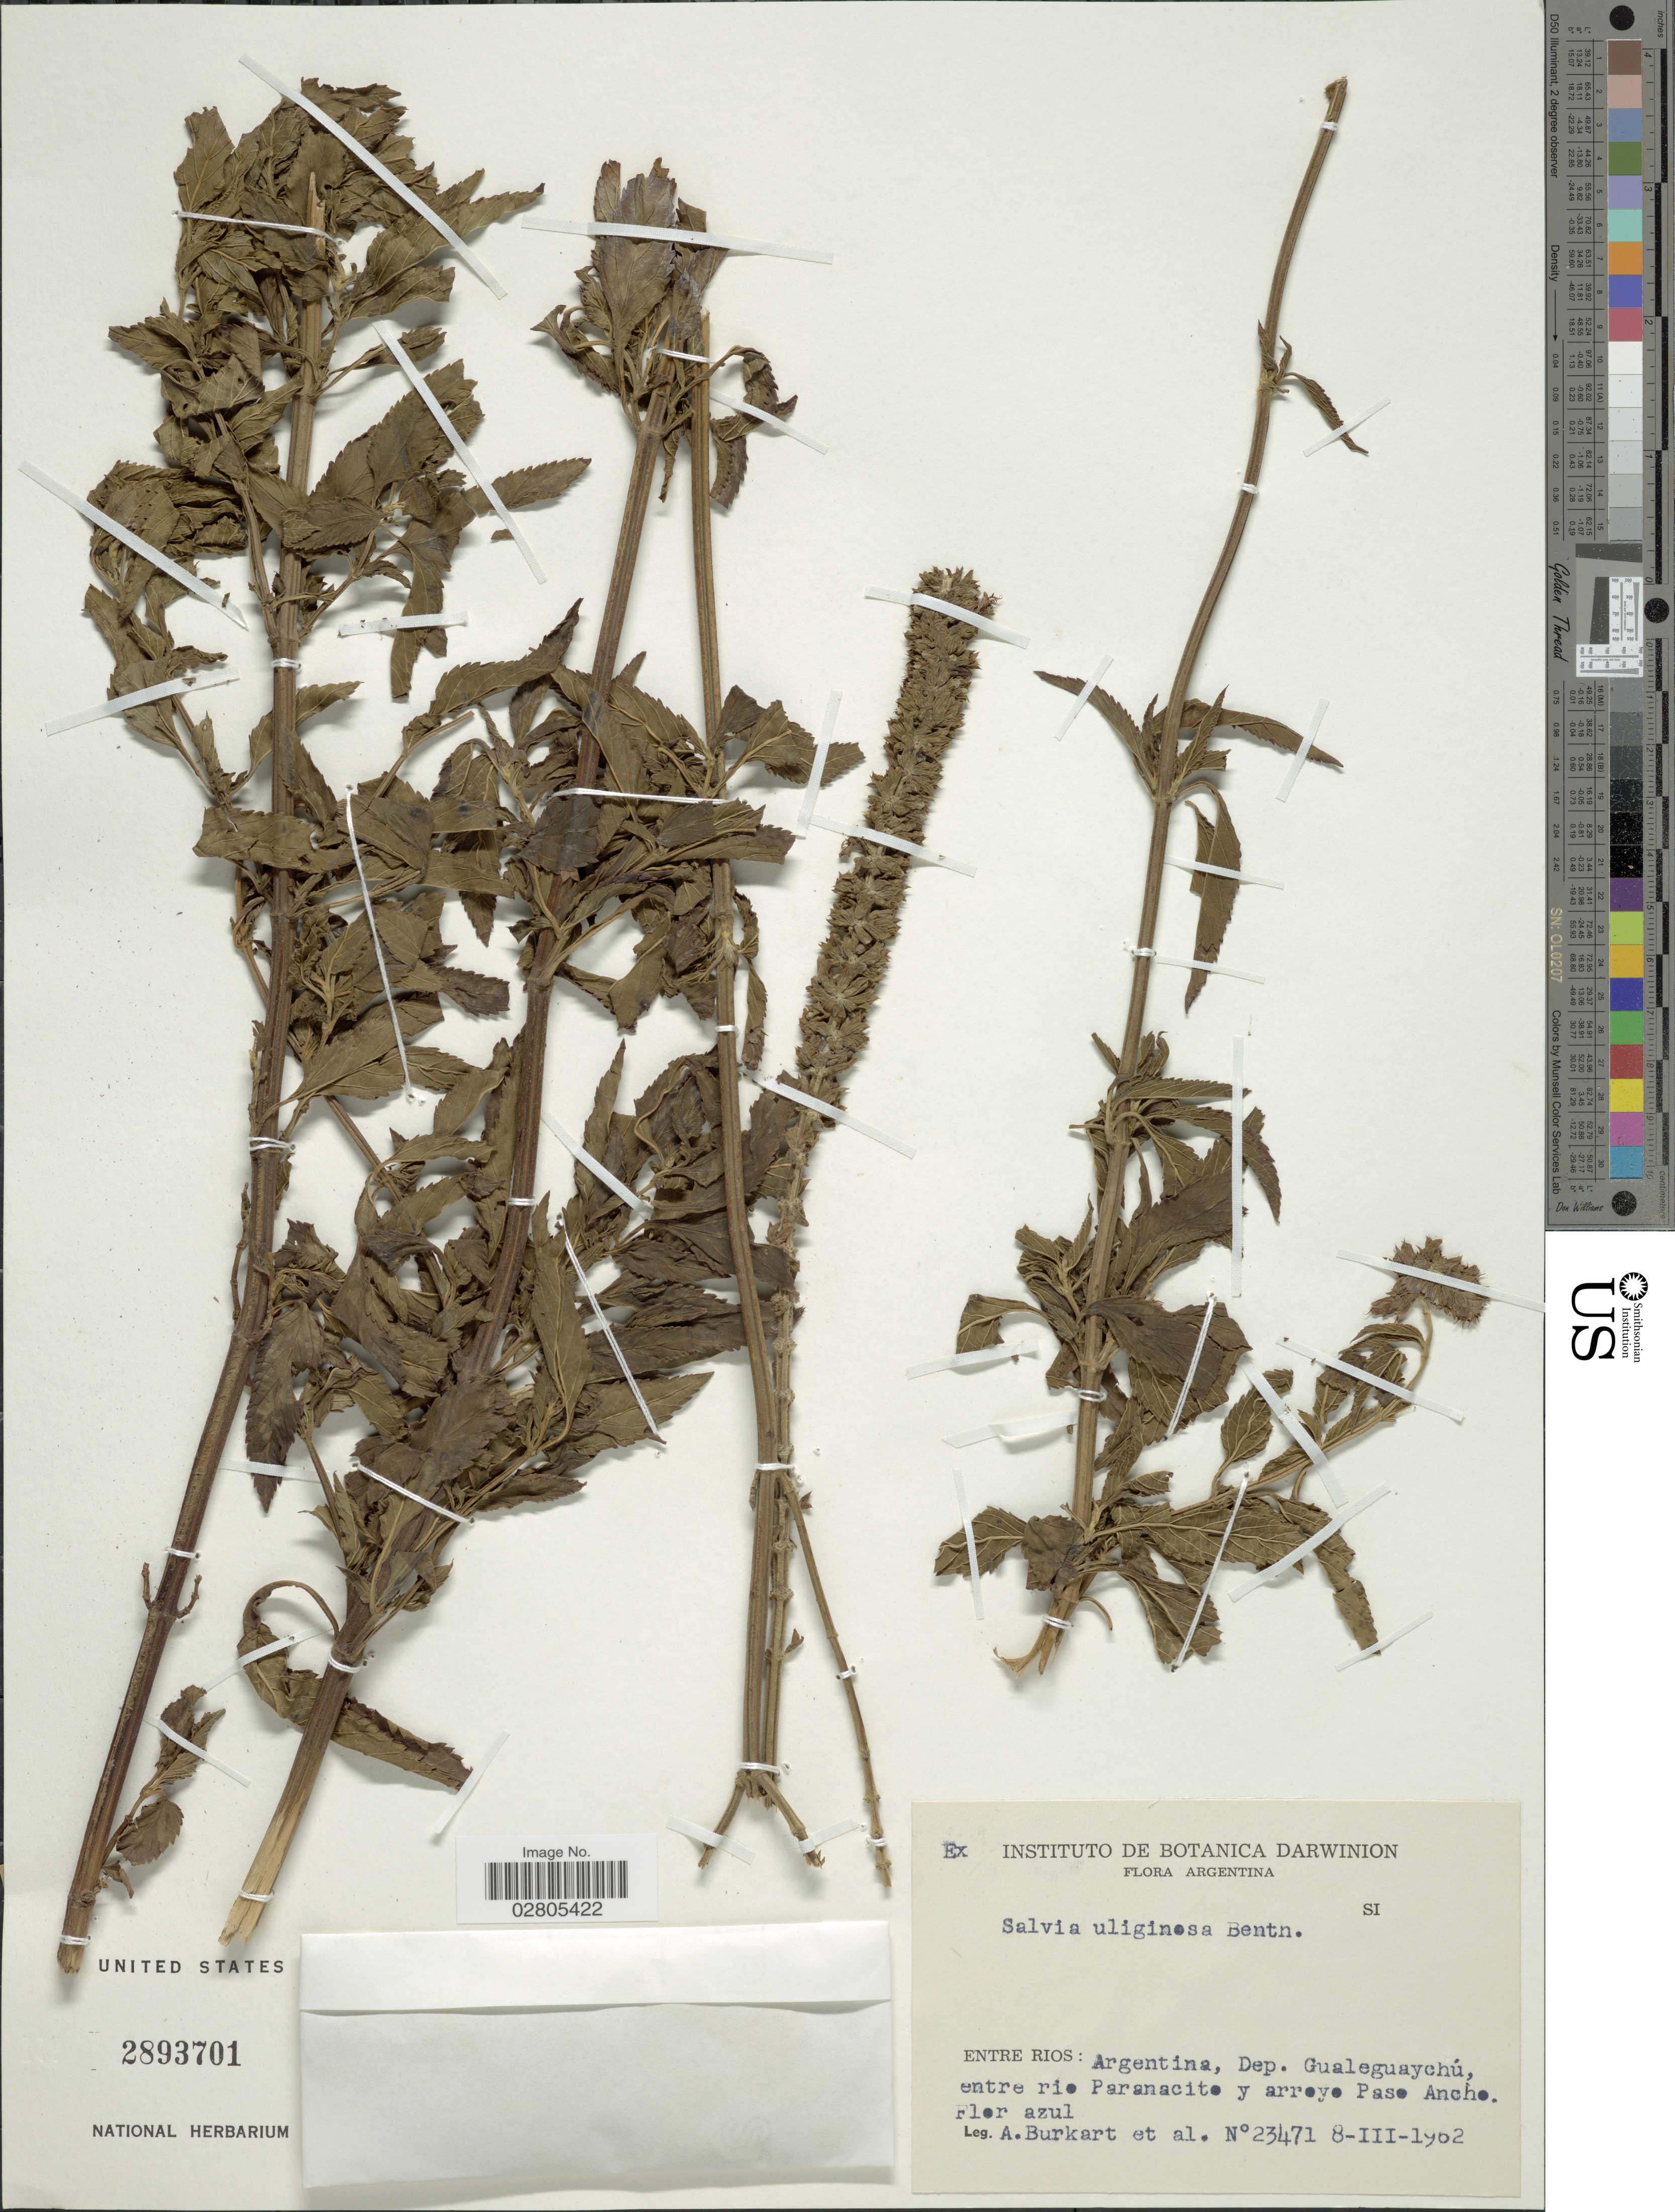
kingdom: Plantae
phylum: Tracheophyta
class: Magnoliopsida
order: Lamiales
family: Lamiaceae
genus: Salvia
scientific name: Salvia uliginosa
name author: Benth.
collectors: A. E. Burkart & et al.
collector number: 23471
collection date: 1962-03-08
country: Argentina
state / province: Entre Rios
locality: Dep. Gualeguaychú, entre rio Paranacito y arroyo Paso Ancho.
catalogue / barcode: US 2893701